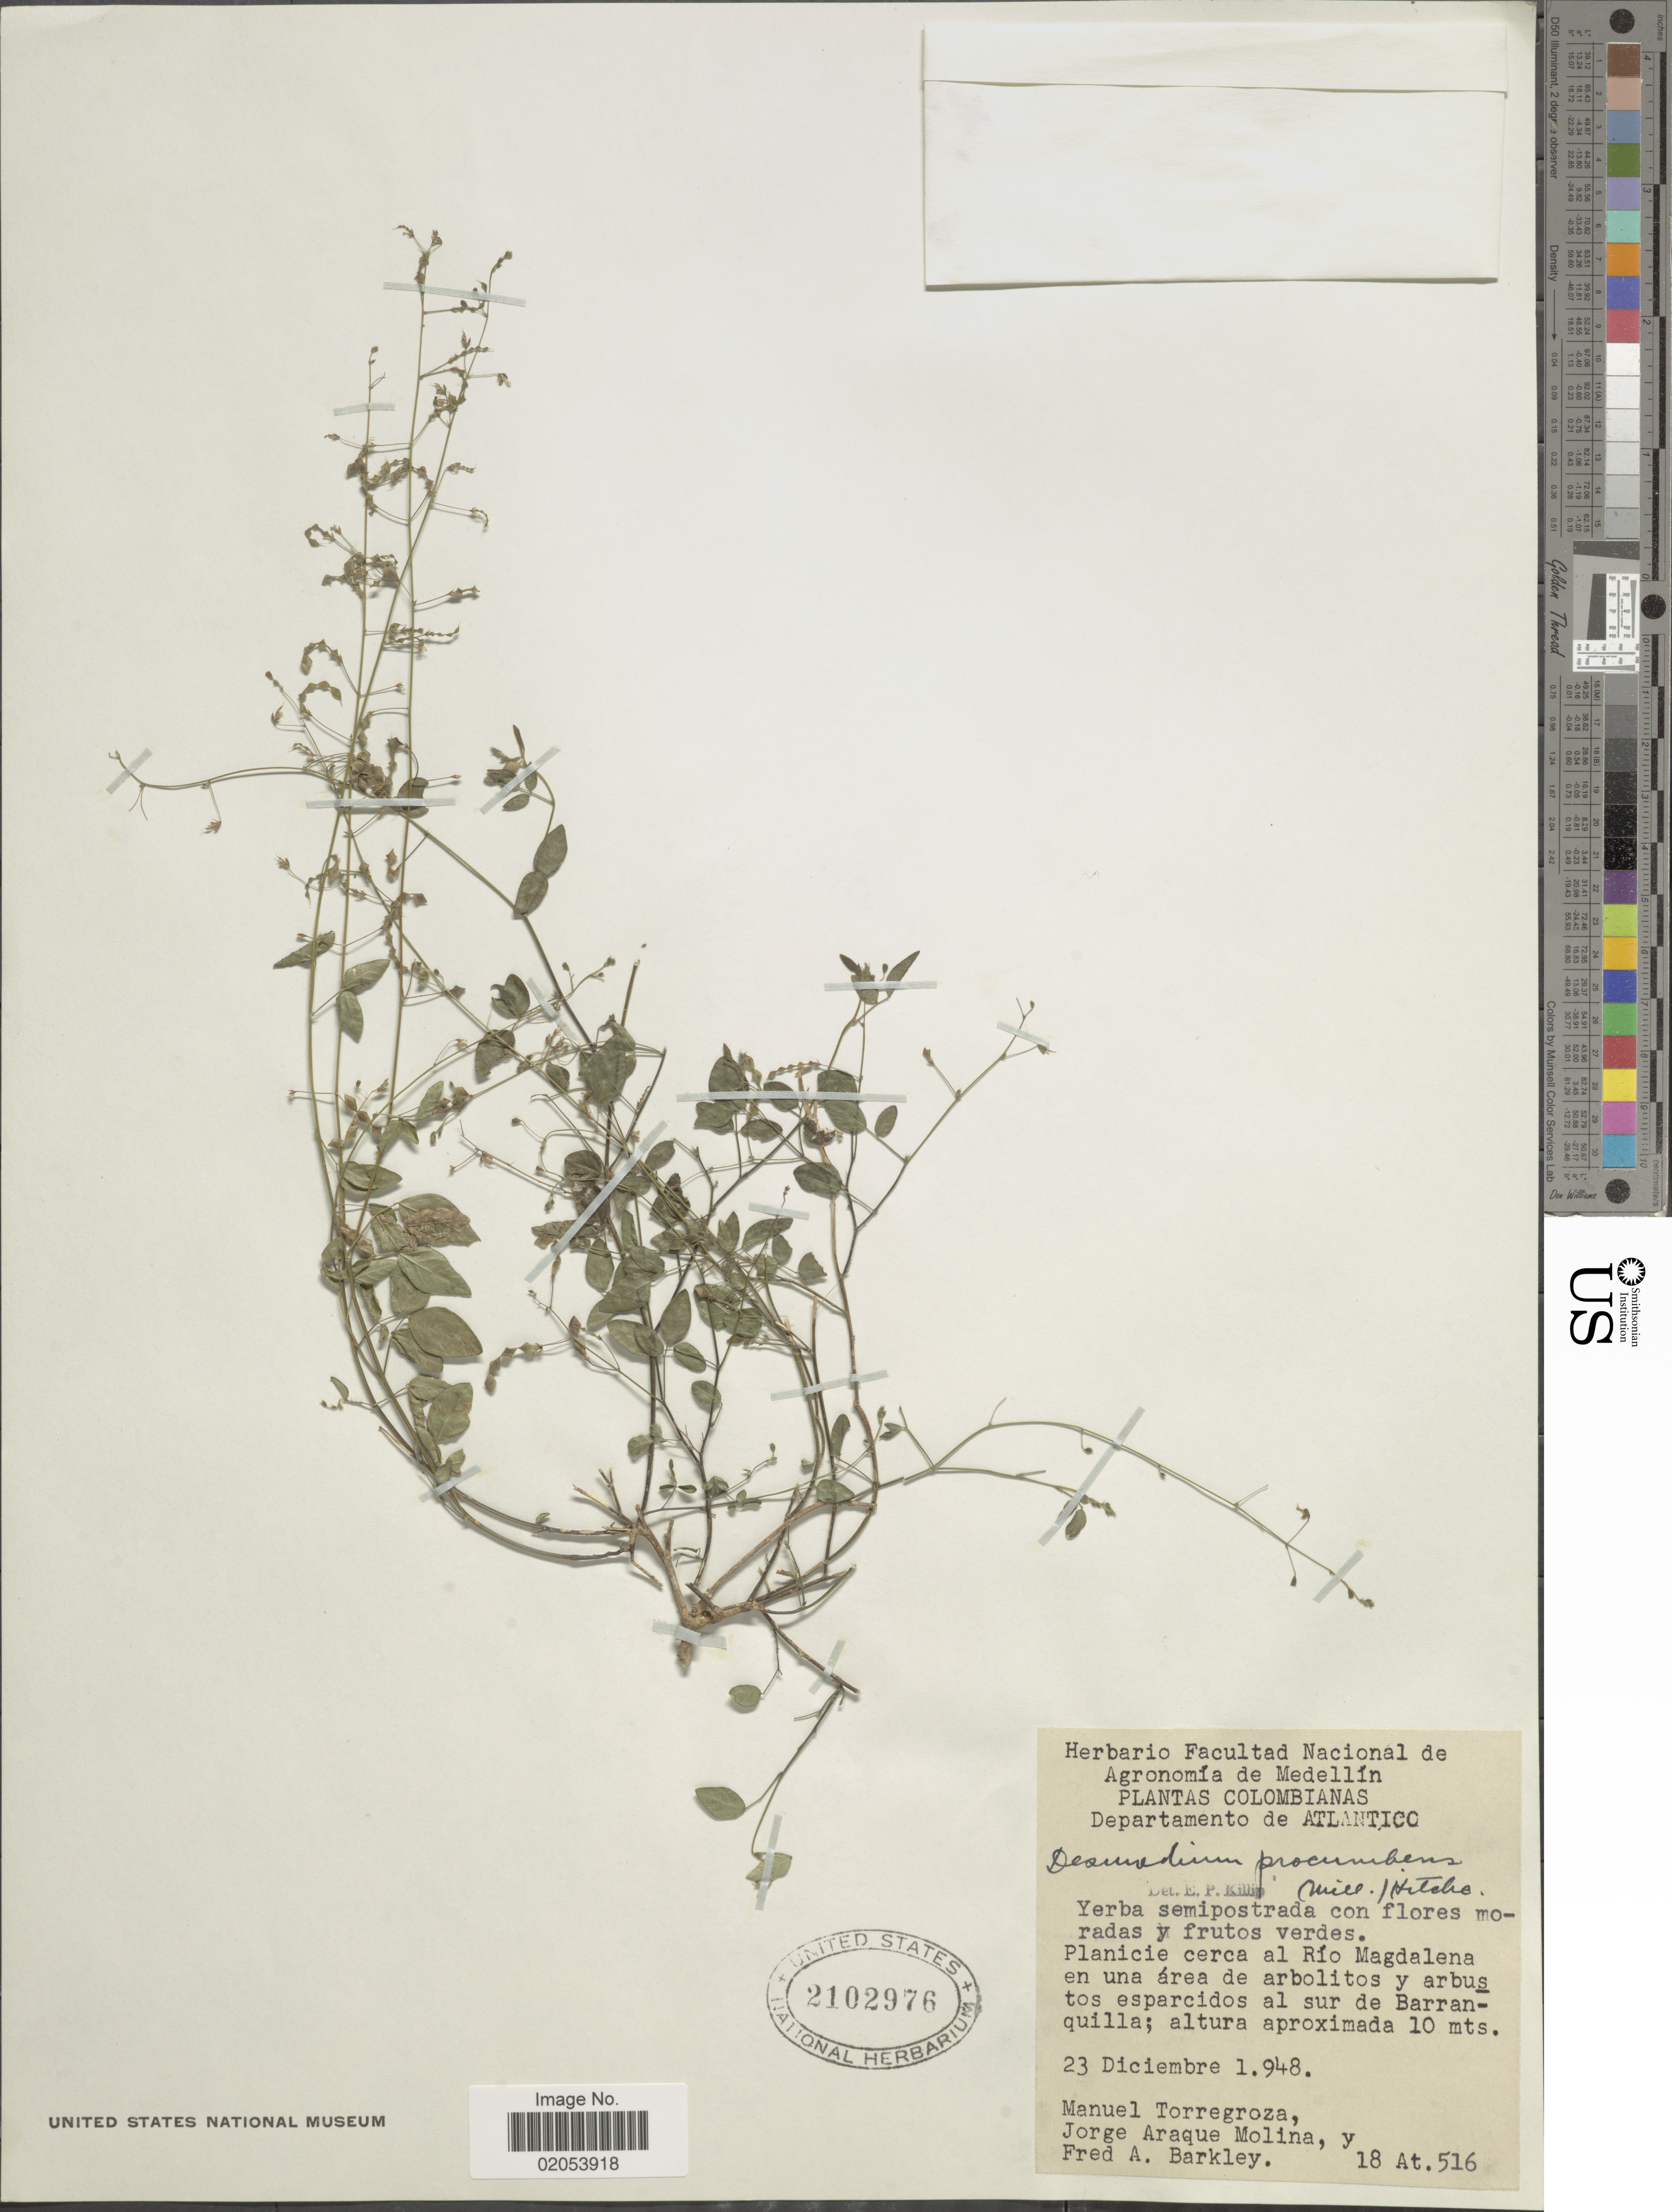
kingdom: Plantae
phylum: Tracheophyta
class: Magnoliopsida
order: Fabales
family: Fabaceae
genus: Desmodium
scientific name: Desmodium procumbens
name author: (Mill.) Hitchc.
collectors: M. Torregrosa, J. Araque Molina & F. A. Barkley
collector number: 18 At.516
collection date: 1948-12-23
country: Colombia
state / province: Atlántico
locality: Planicie cerca al Rio Magdalena en una are de arbolitos y arbustos esparcidos al sur de Barranquilla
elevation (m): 10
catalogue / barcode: US 2102976